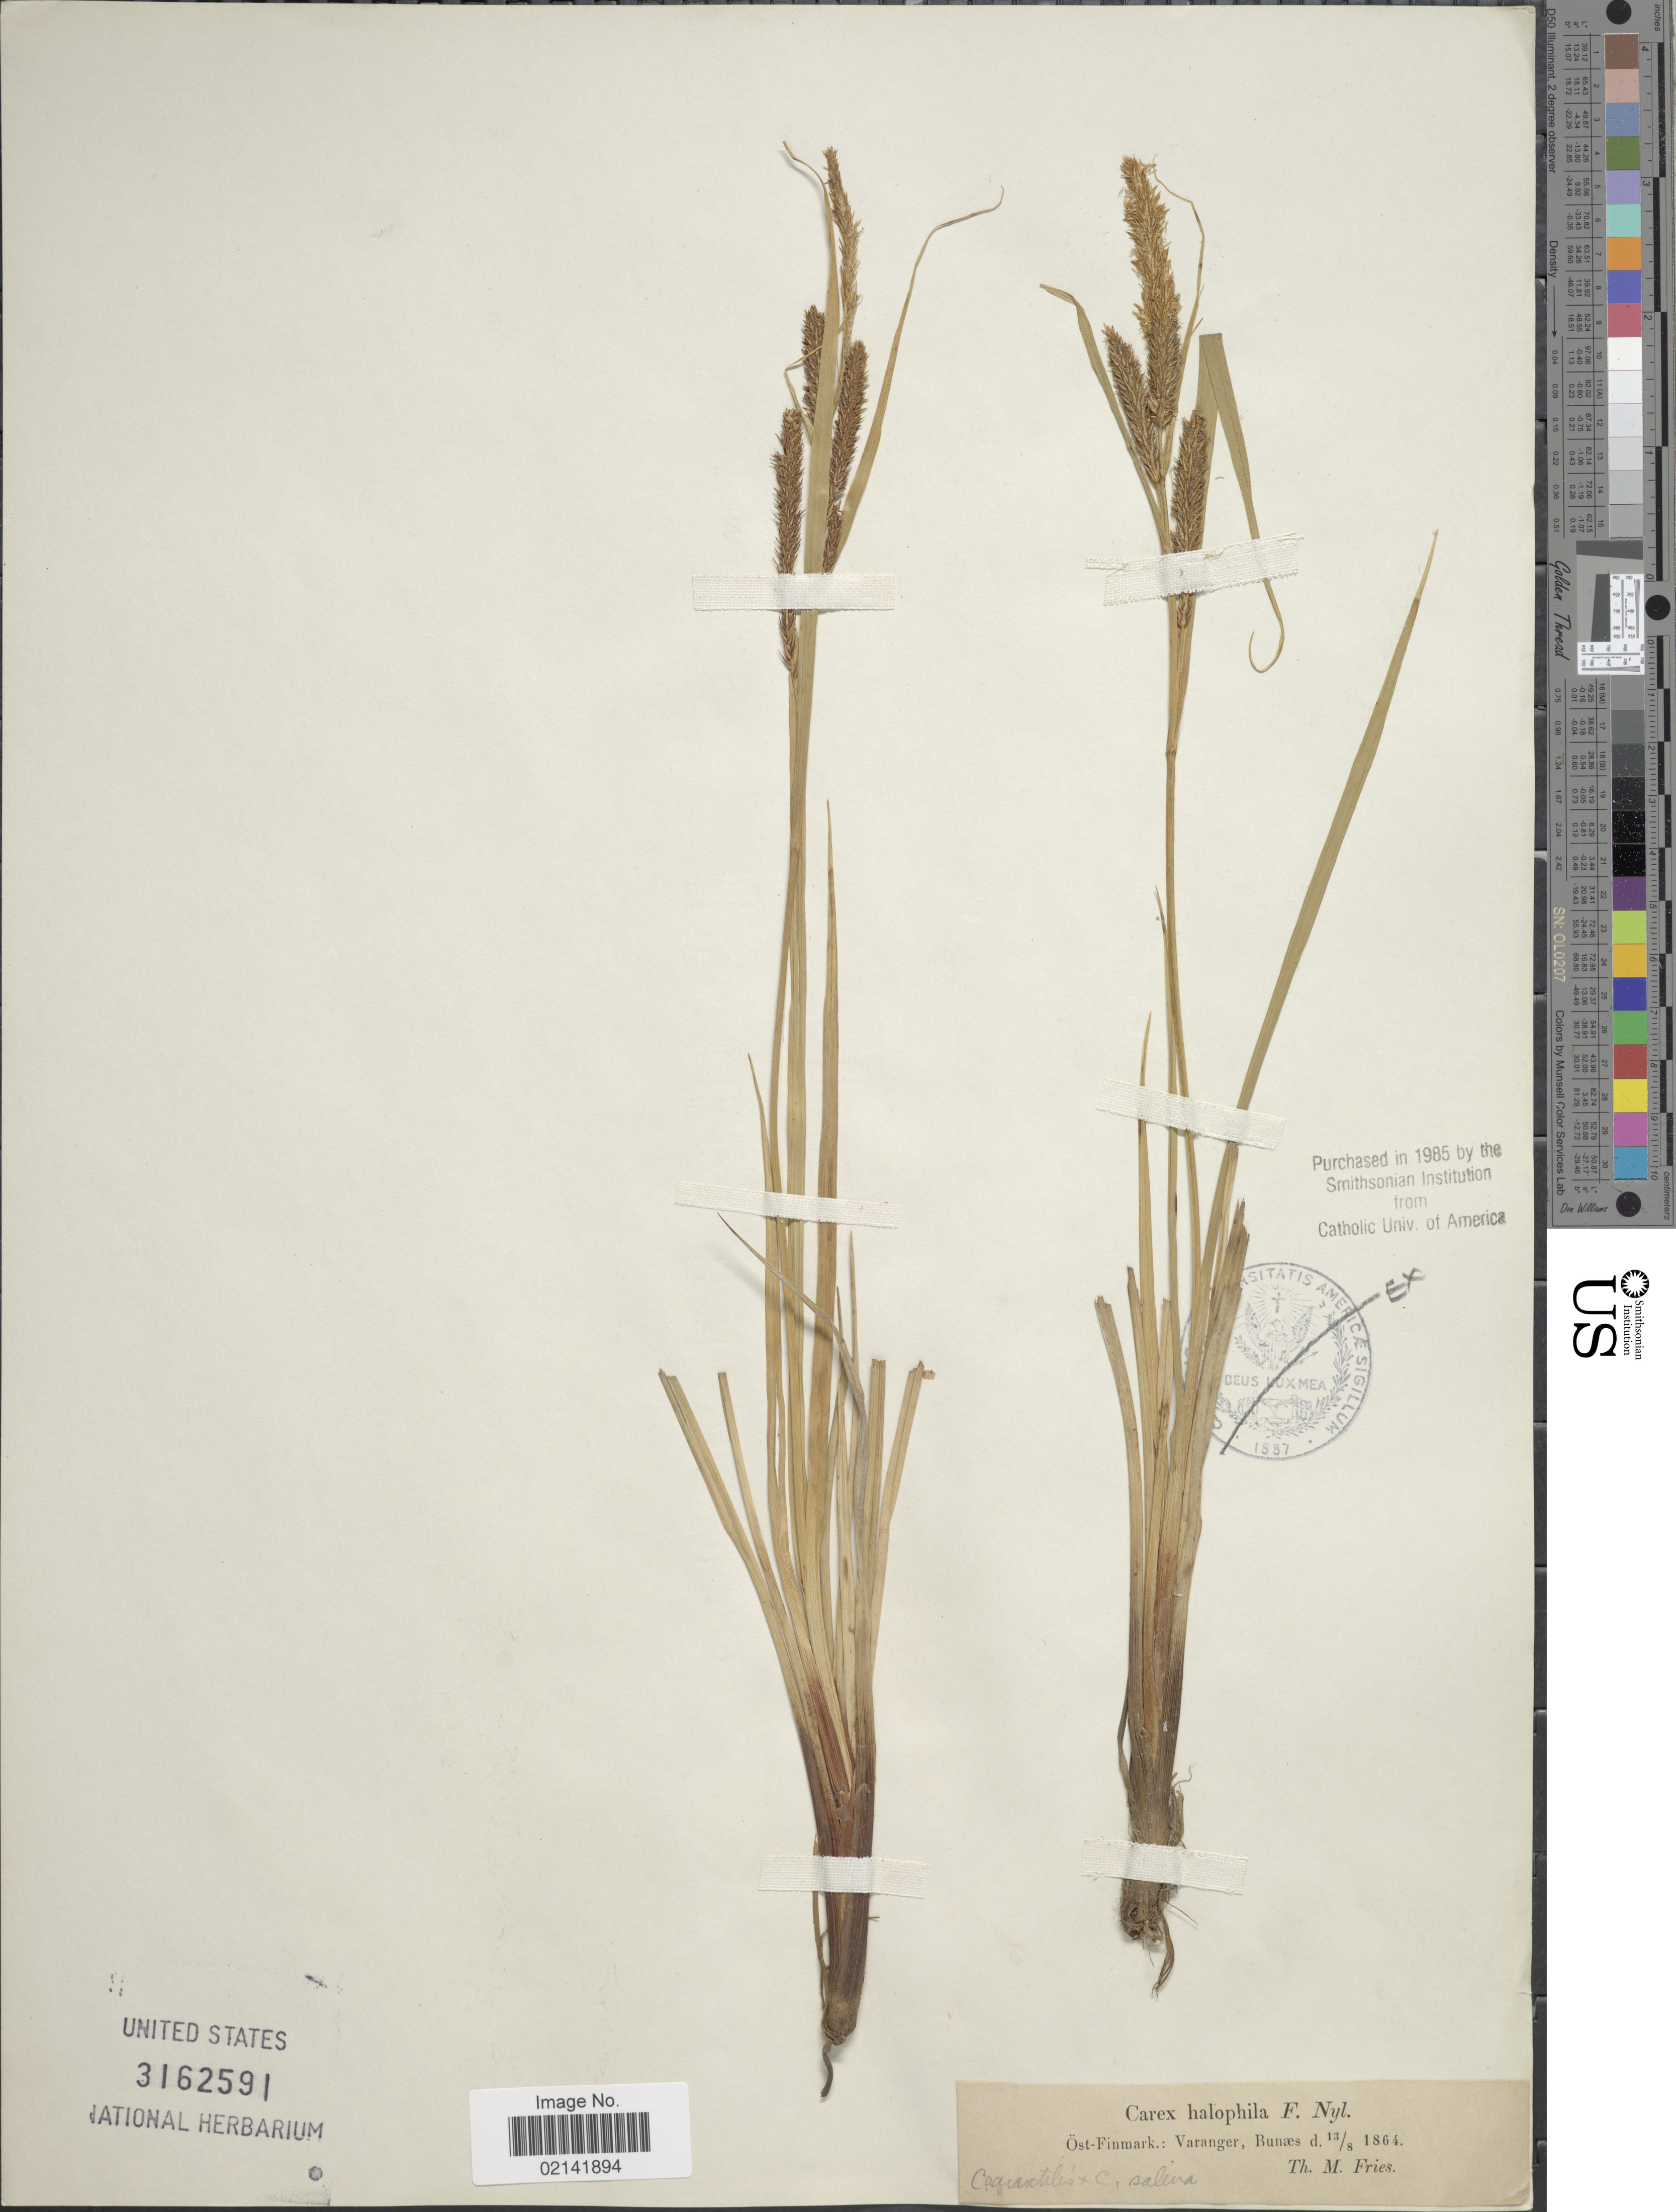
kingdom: Plantae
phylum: Tracheophyta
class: Liliopsida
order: Poales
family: Cyperaceae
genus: Carex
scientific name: Carex aquatilis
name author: Wahlenb.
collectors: T. Fries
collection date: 1864-08-13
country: Norway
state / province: Finnmark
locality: Ost-Finmark: Varanger, Bunaes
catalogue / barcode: US 3162591